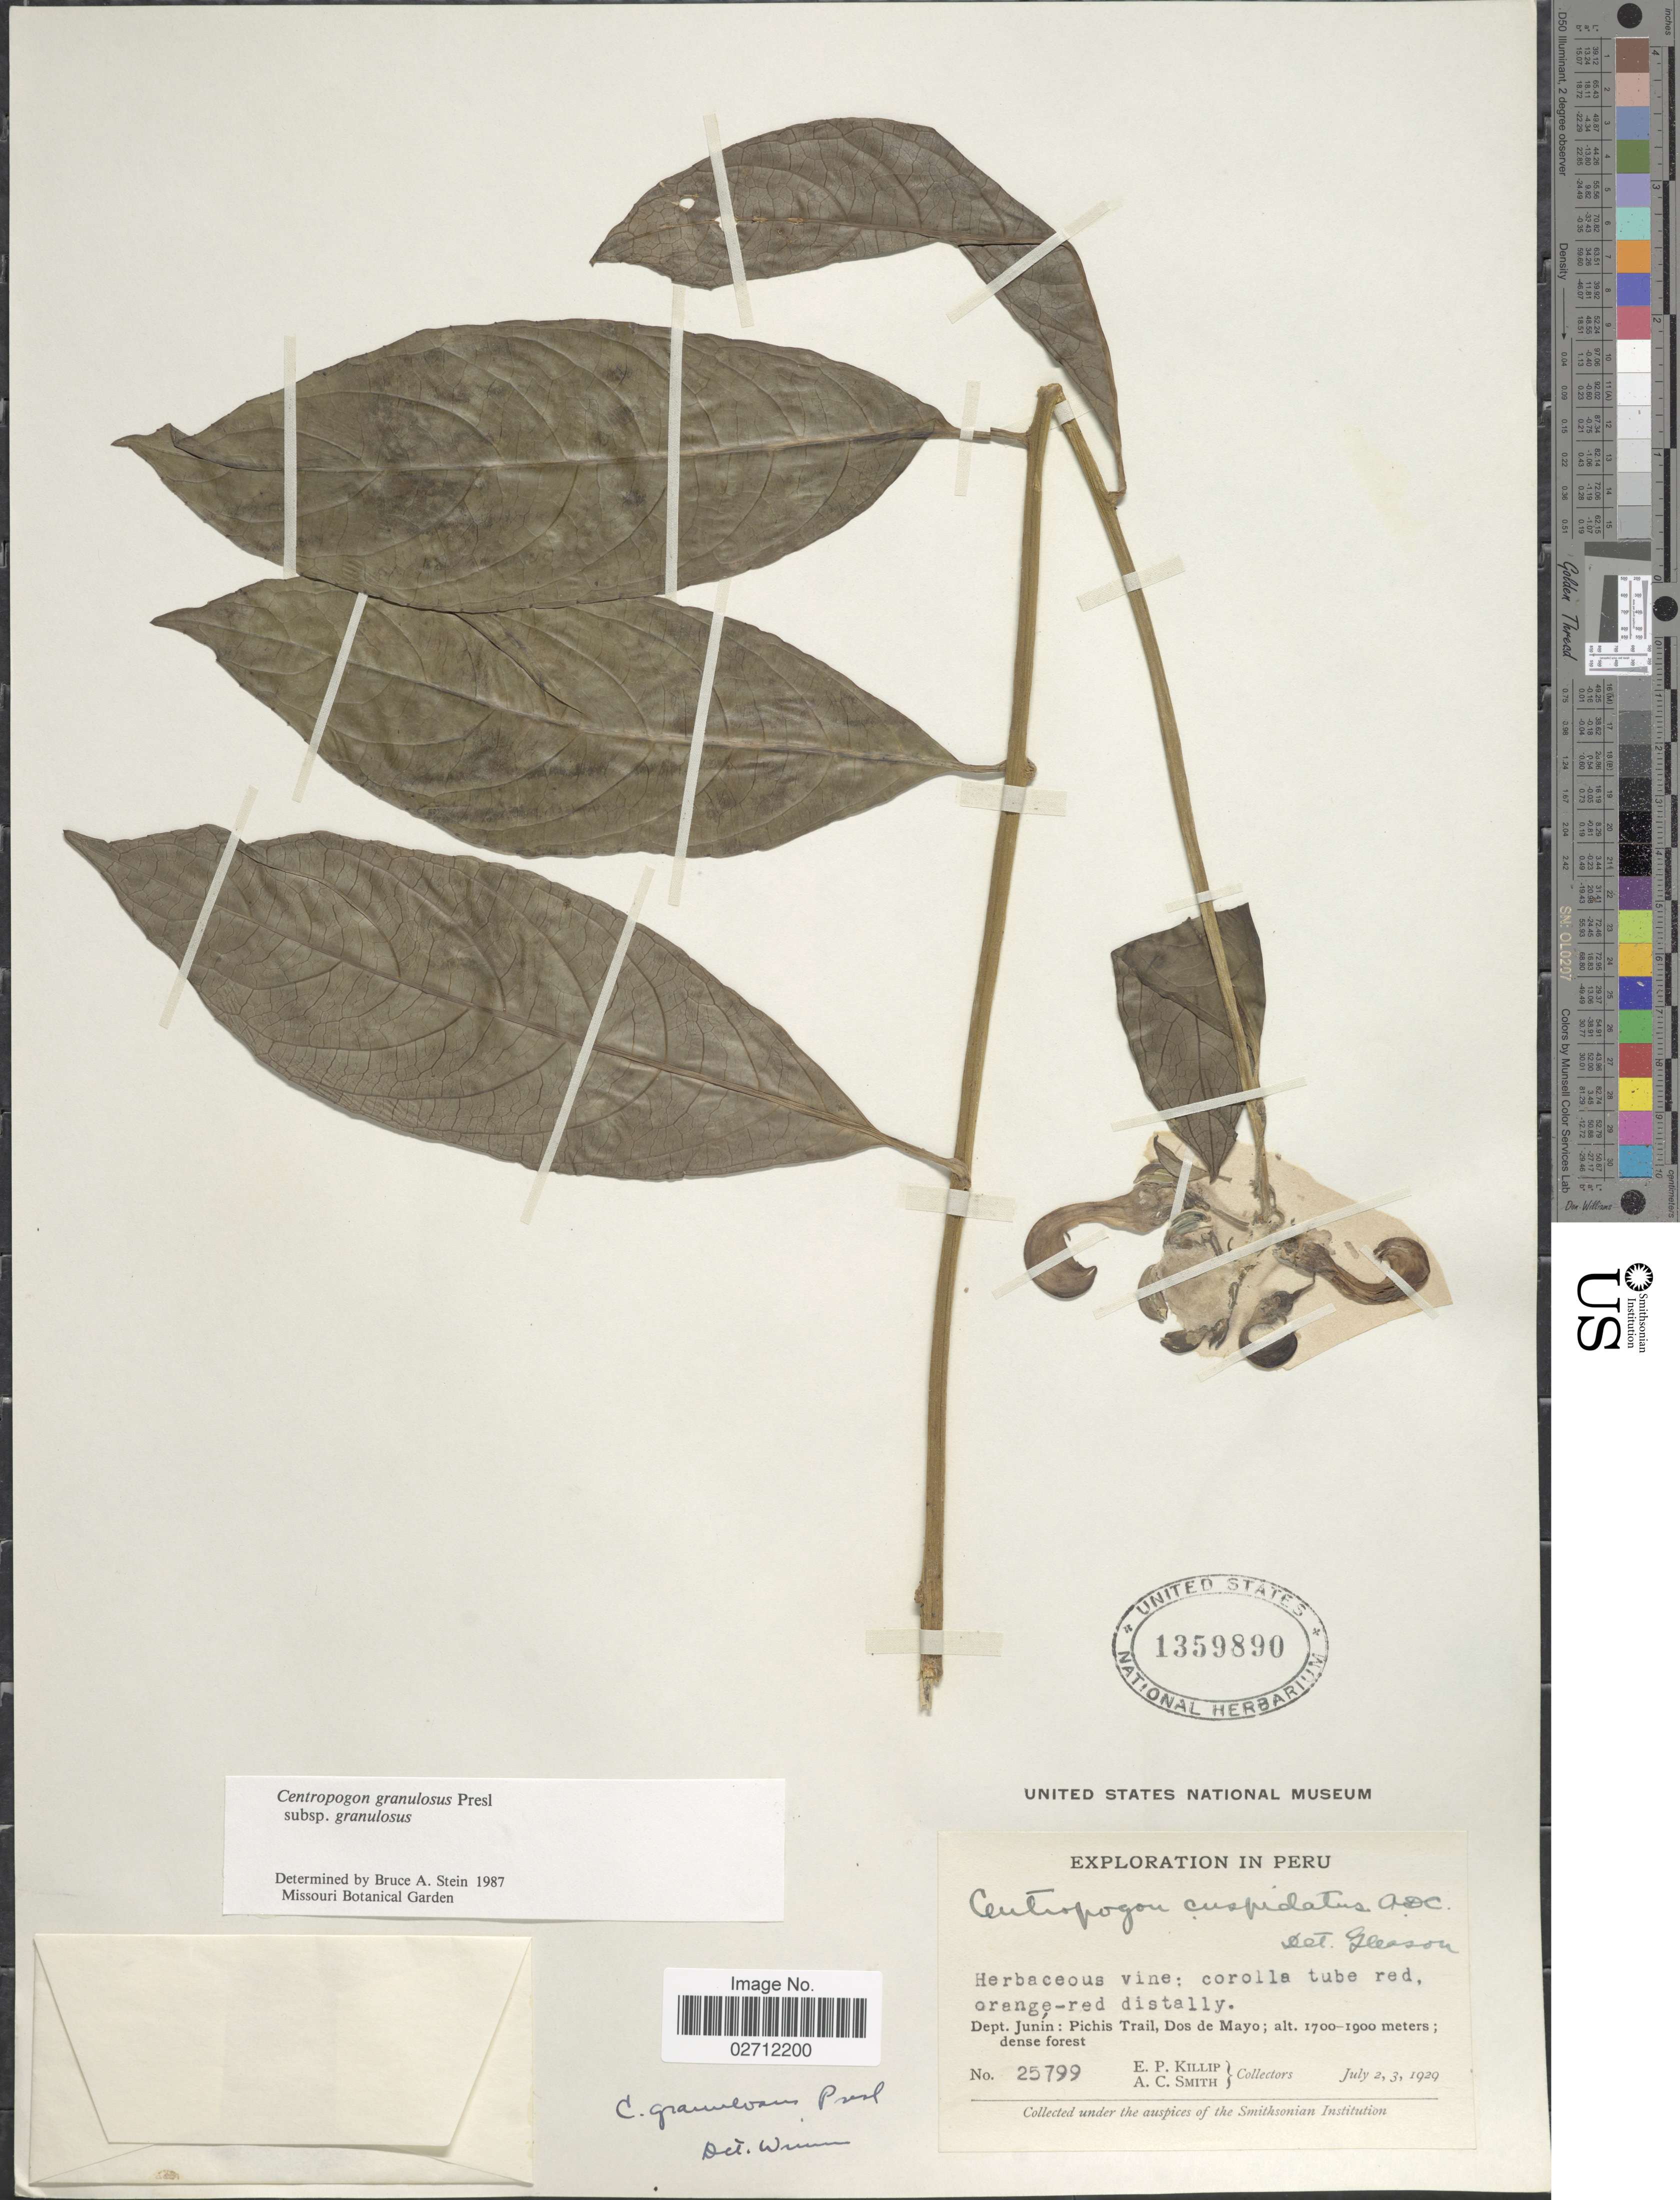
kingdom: Plantae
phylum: Tracheophyta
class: Magnoliopsida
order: Asterales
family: Campanulaceae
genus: Centropogon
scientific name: Centropogon granulosus subsp. granulosus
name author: C. Presl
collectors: E. P. Killip & A. C. Smith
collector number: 25799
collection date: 1929-07-02/1929-07-03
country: Peru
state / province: Junín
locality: Pichis Trail, Dos de Mayo.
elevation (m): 1700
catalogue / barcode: US 1359890